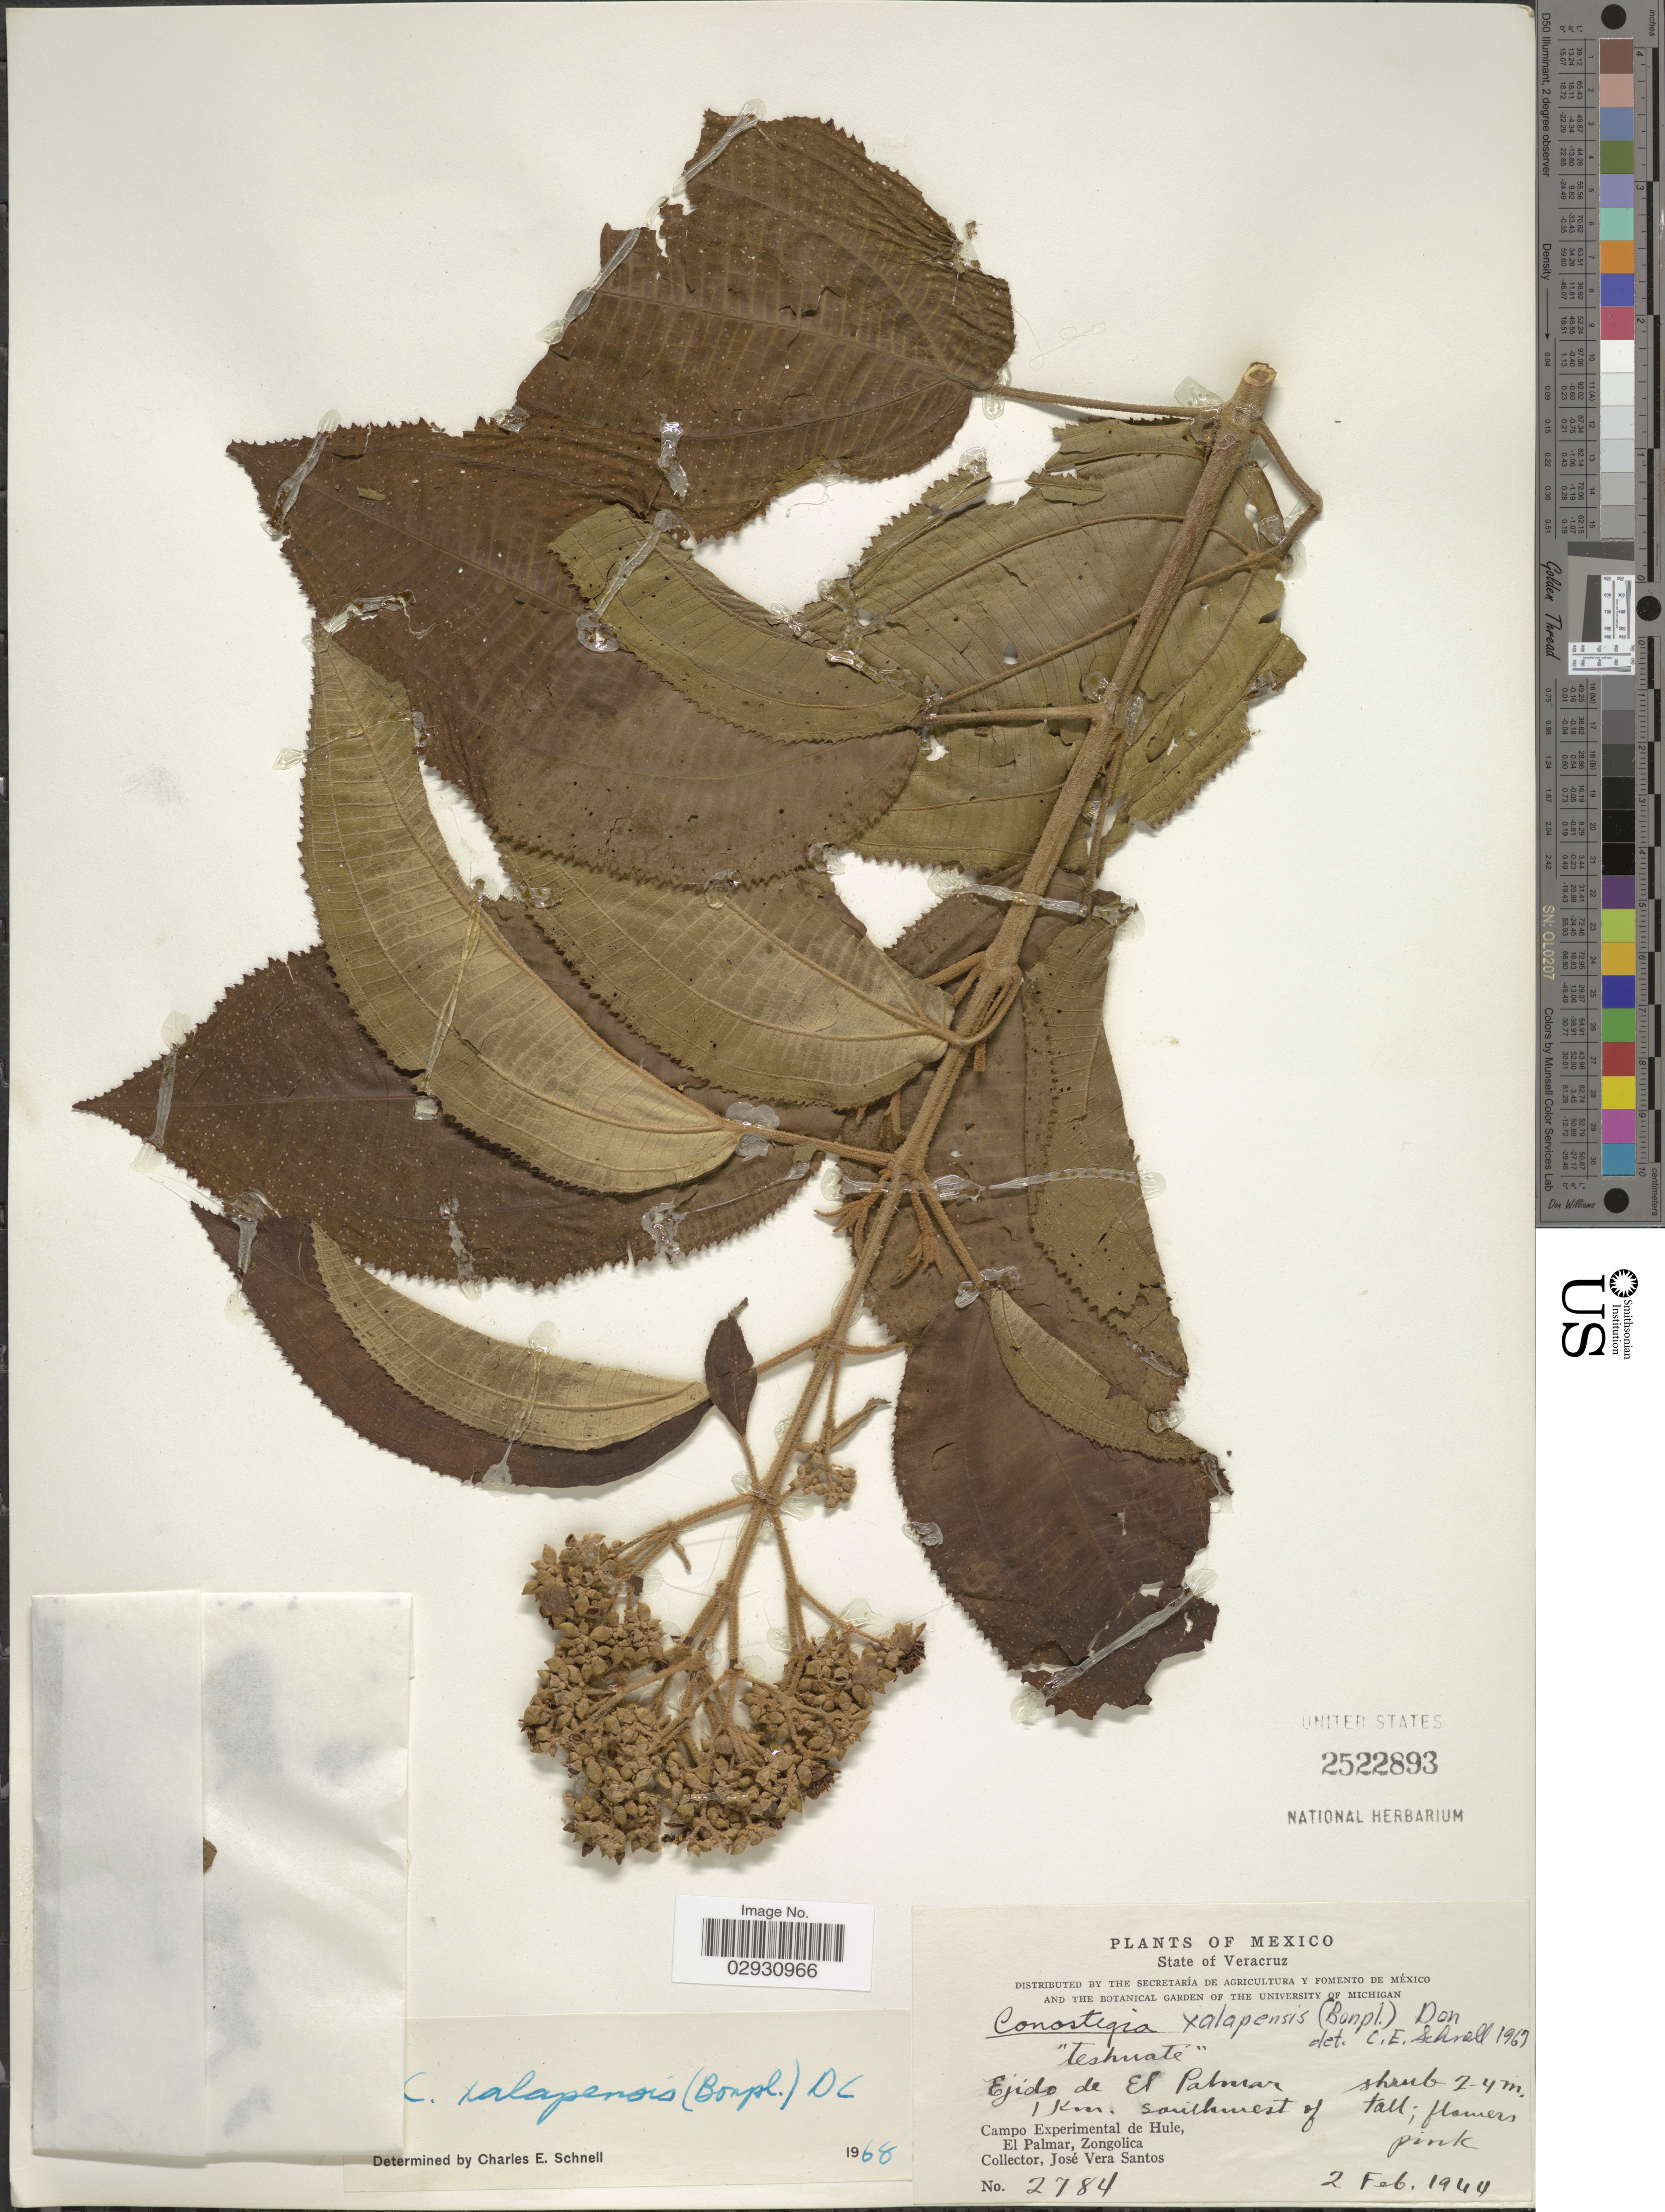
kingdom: Plantae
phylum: Tracheophyta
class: Magnoliopsida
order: Myrtales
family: Melastomataceae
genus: Conostegia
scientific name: Conostegia quadrangularis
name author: Schltdl. ex Steud.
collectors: J. Santos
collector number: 2784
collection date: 1944-02-02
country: Mexico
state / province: Veracruz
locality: State of Veracruz, Ejido de El Palmar, 1 Km. southwest of Campo Experimental de Hule, El Palmar, Zongolica.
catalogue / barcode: US 2522893